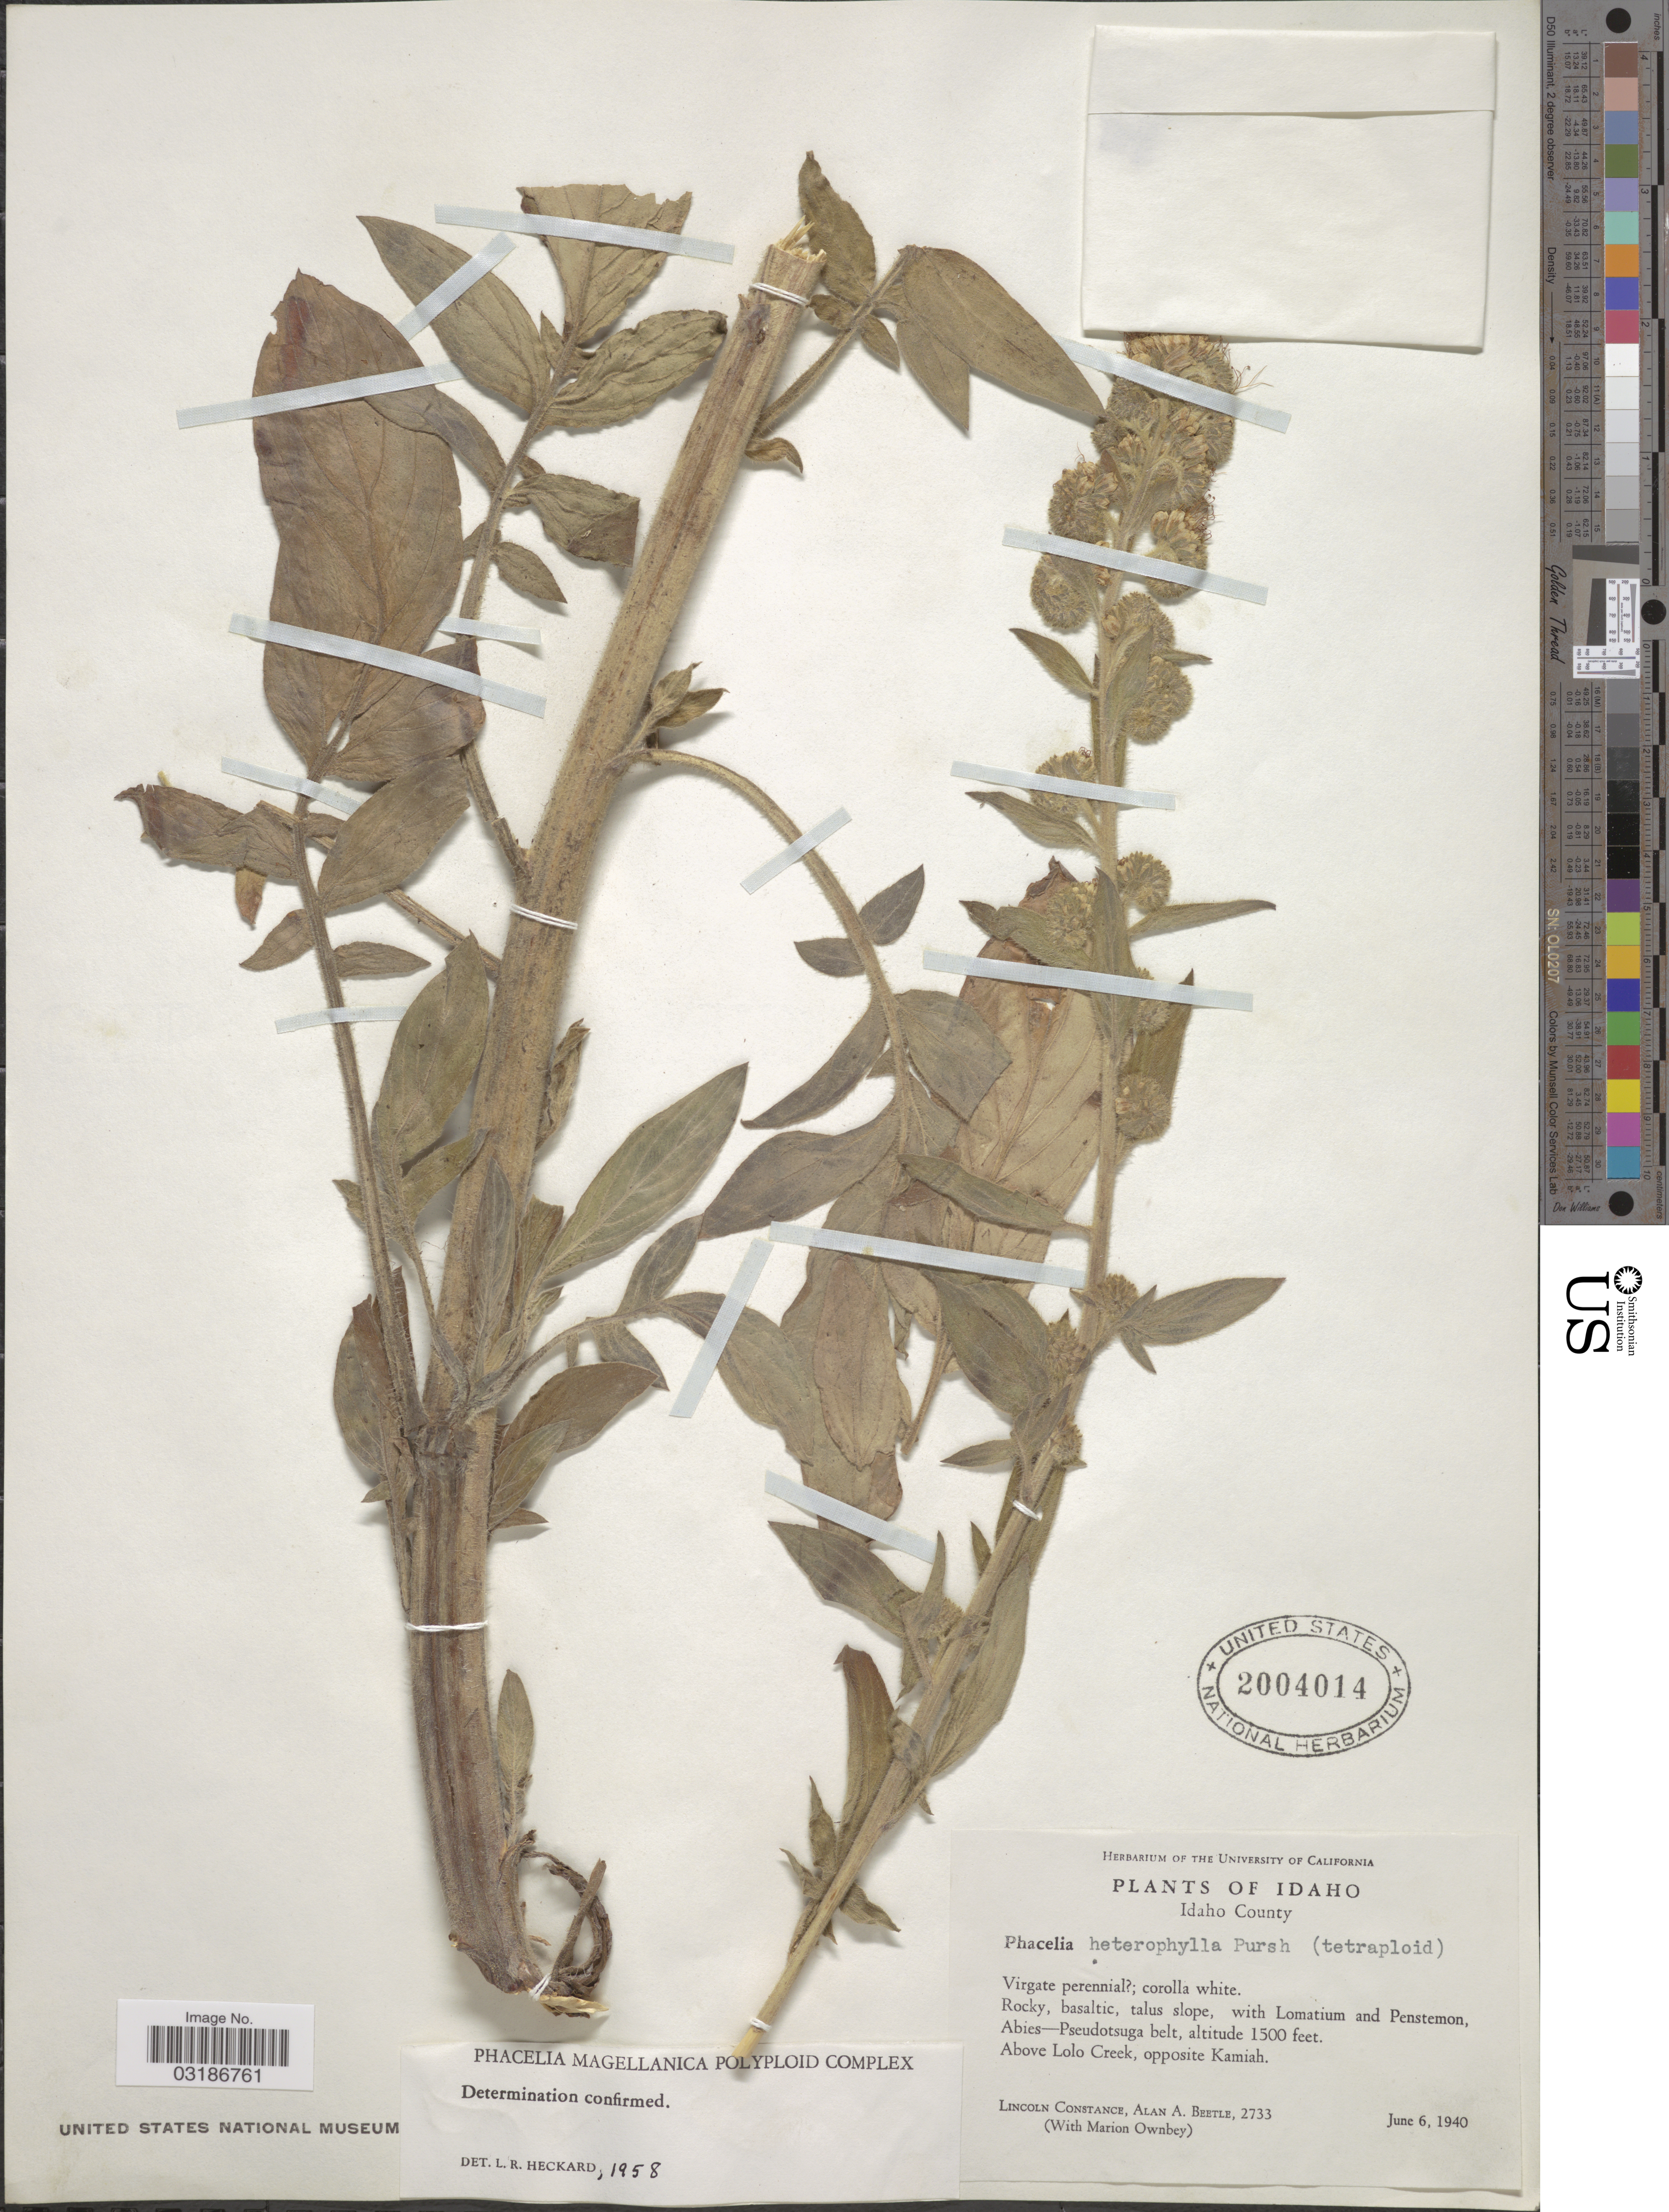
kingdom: Plantae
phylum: Tracheophyta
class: Magnoliopsida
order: Boraginales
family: Hydrophyllaceae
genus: Phacelia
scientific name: Phacelia heterophylla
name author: Pursh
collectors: L. Constance, A. A. Beetle & M. Ownbey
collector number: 2733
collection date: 1940-06-06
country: United States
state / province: Idaho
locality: Idaho County. Above Lolo Creek, opposite Kamiah.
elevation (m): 457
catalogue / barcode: US 2004014